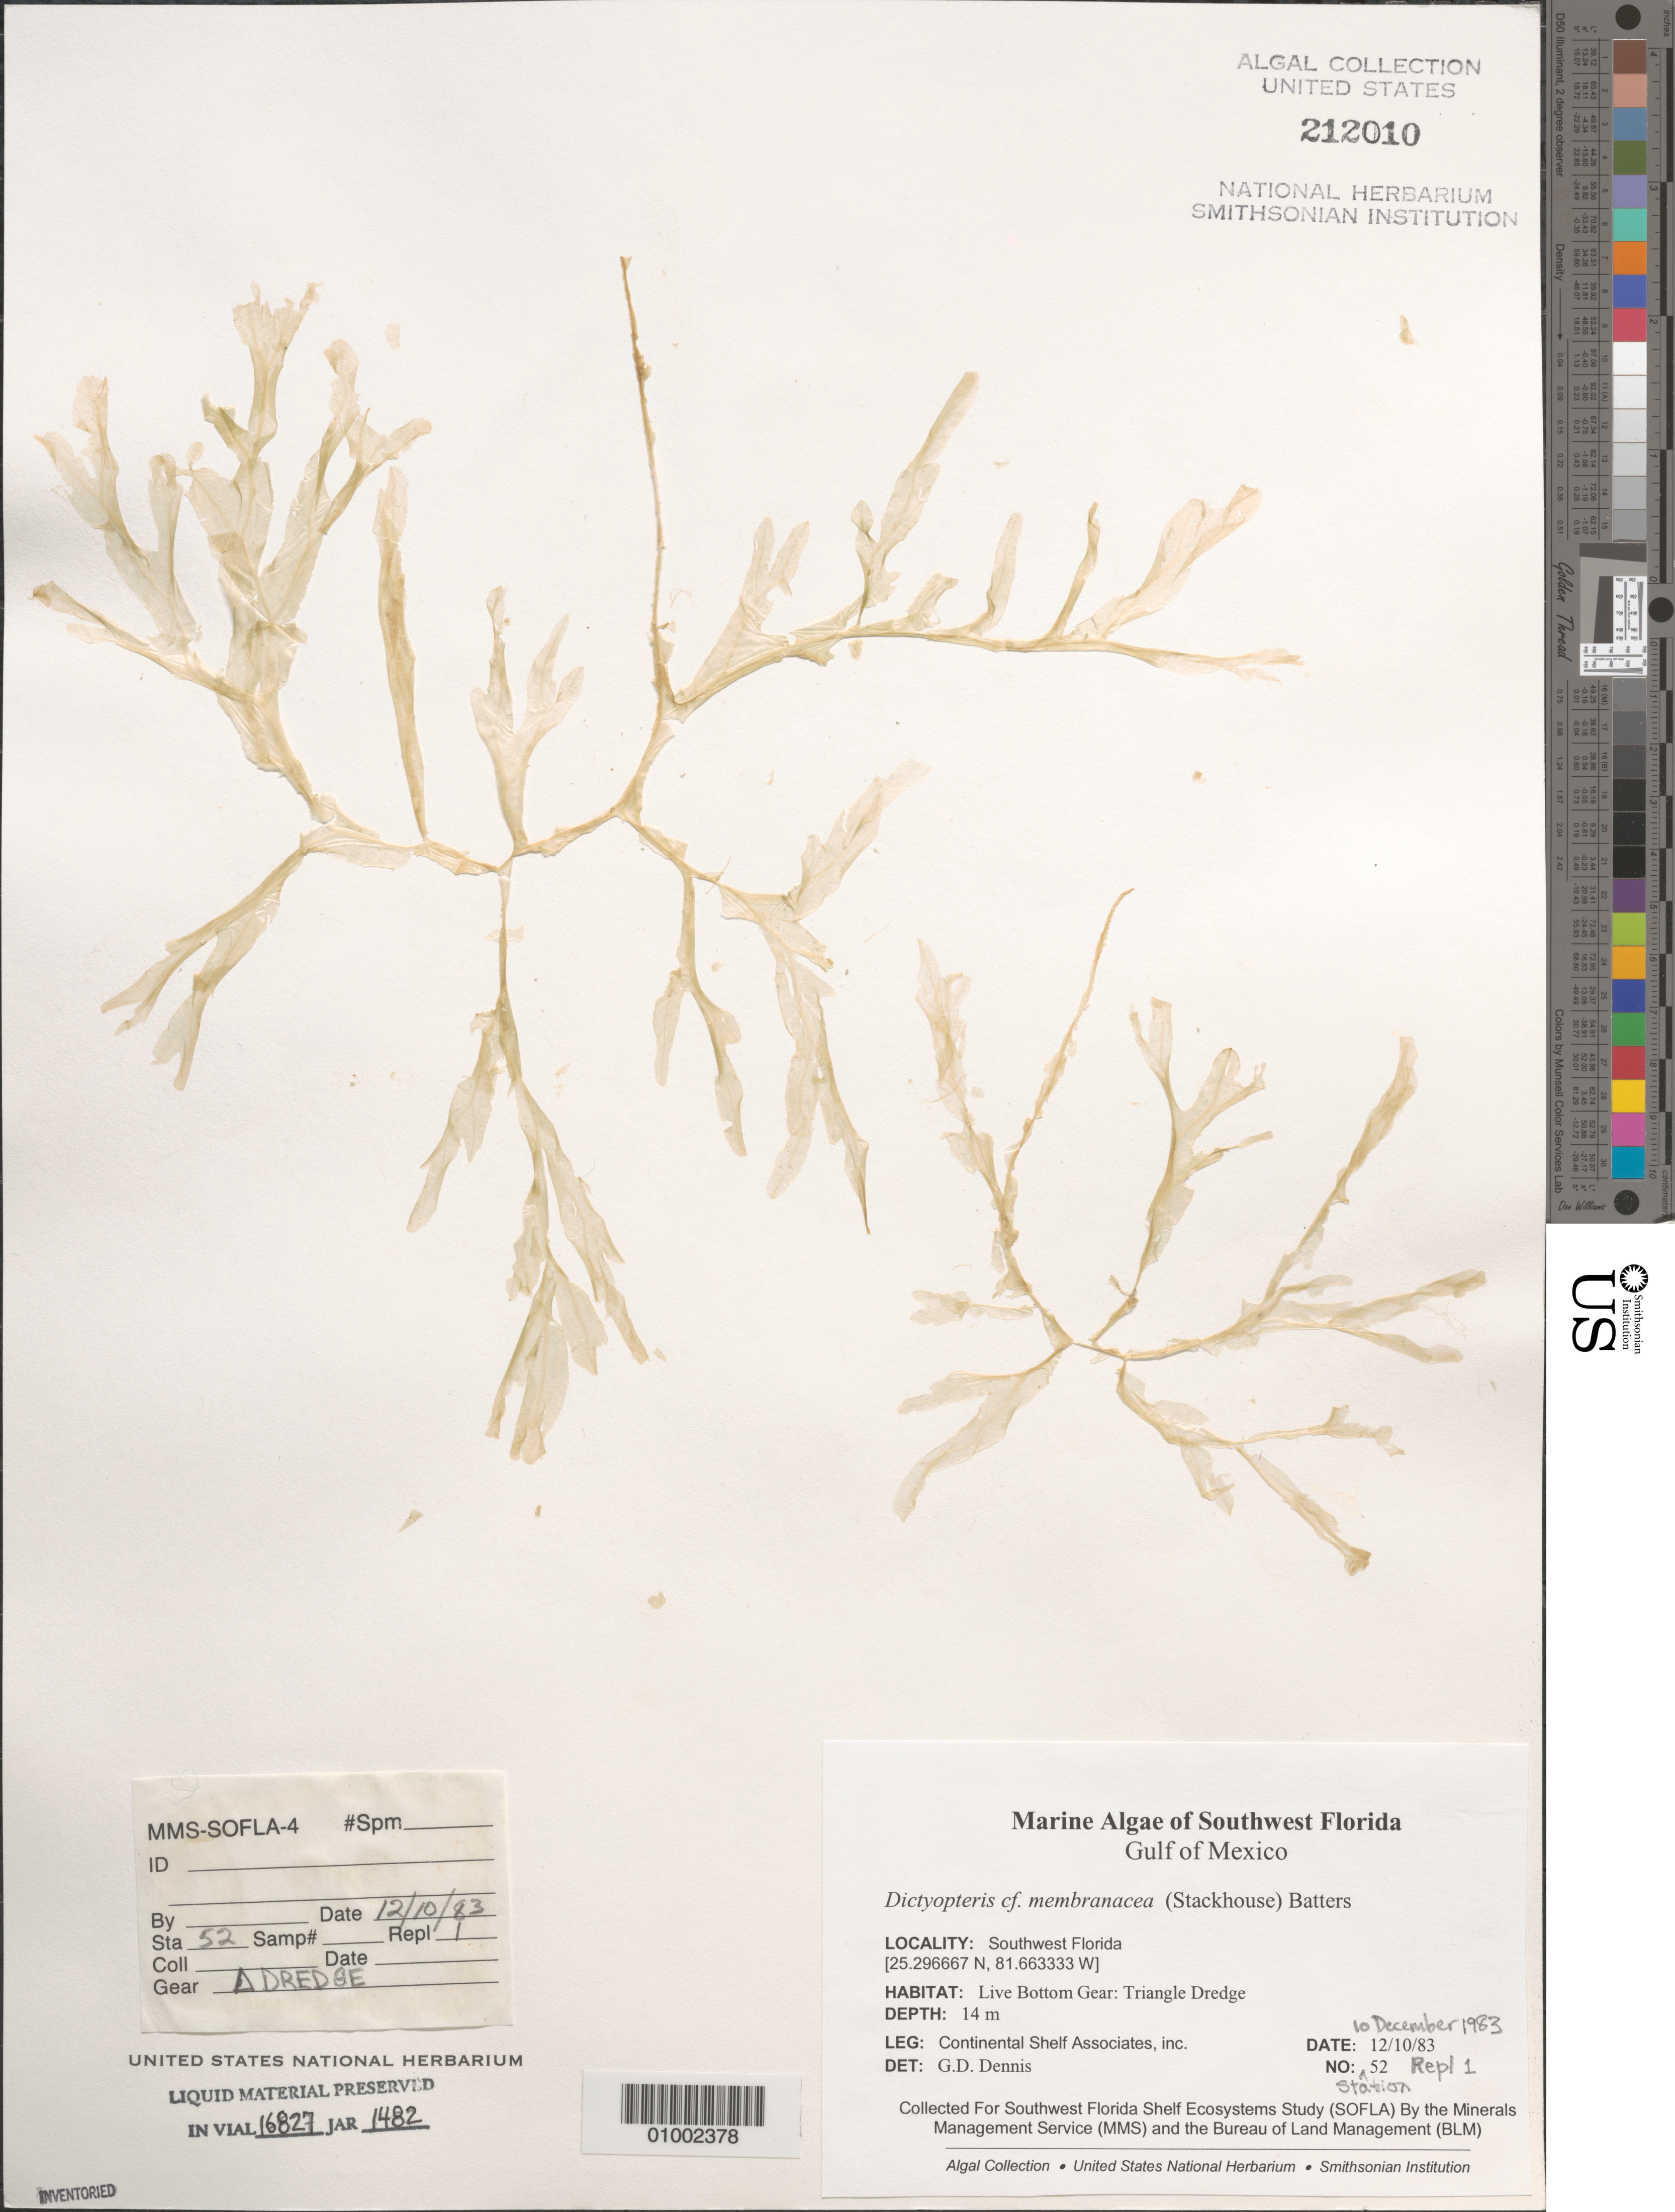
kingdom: Chromista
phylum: Ochrophyta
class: Phaeophyceae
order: Dictyotales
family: Dictyotaceae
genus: Dictyopteris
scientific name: Dictyopteris polypodioides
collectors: Continental Shelf Associates Inc.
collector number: Station 52 Repl 1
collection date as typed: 10 Dec 1983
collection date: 1983-12-10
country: United States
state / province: Florida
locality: Gulf of Mexico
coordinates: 25.286667 N, 81.663333 W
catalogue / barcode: US 212010